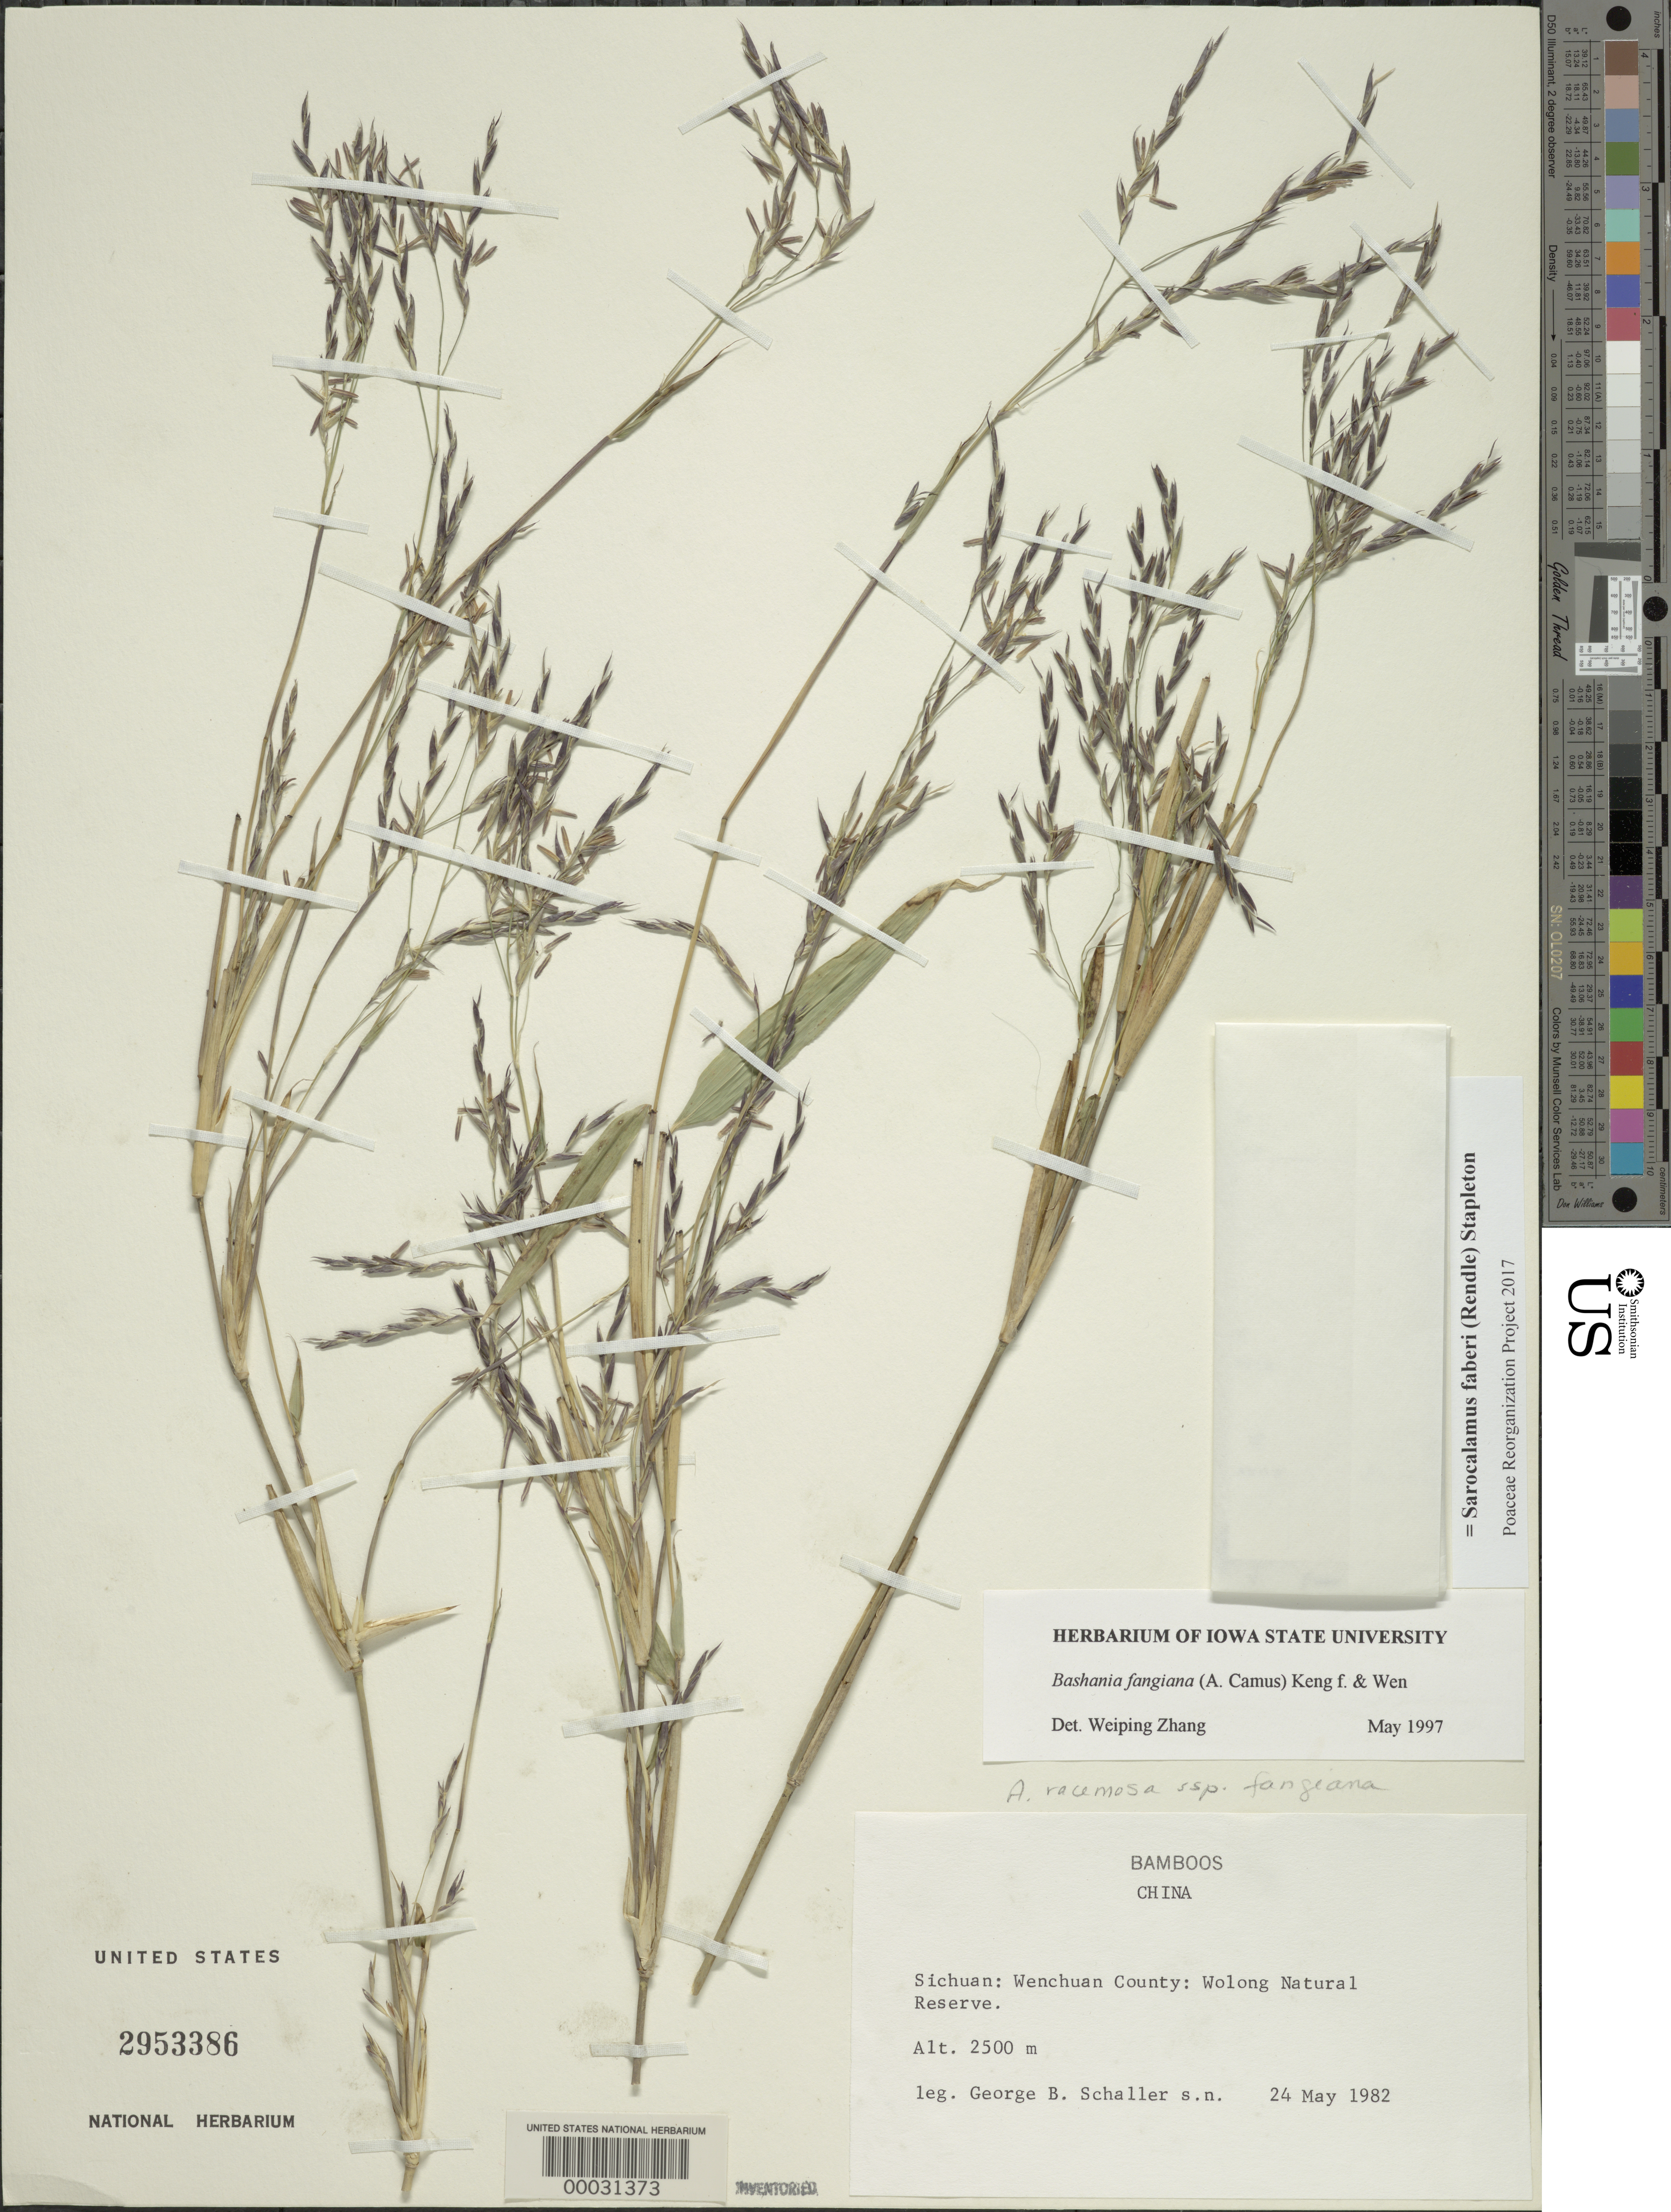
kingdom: Plantae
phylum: Tracheophyta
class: Liliopsida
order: Poales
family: Poaceae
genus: Sarocalamus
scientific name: Sarocalamus faberi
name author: (Rendle) Stapleton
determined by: Poaceae Reorganization Project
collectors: G. Schaller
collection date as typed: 24 May 1982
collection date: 1982-05-24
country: China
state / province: Sichuan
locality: Wuyipeng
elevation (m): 2500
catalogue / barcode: US 2953386